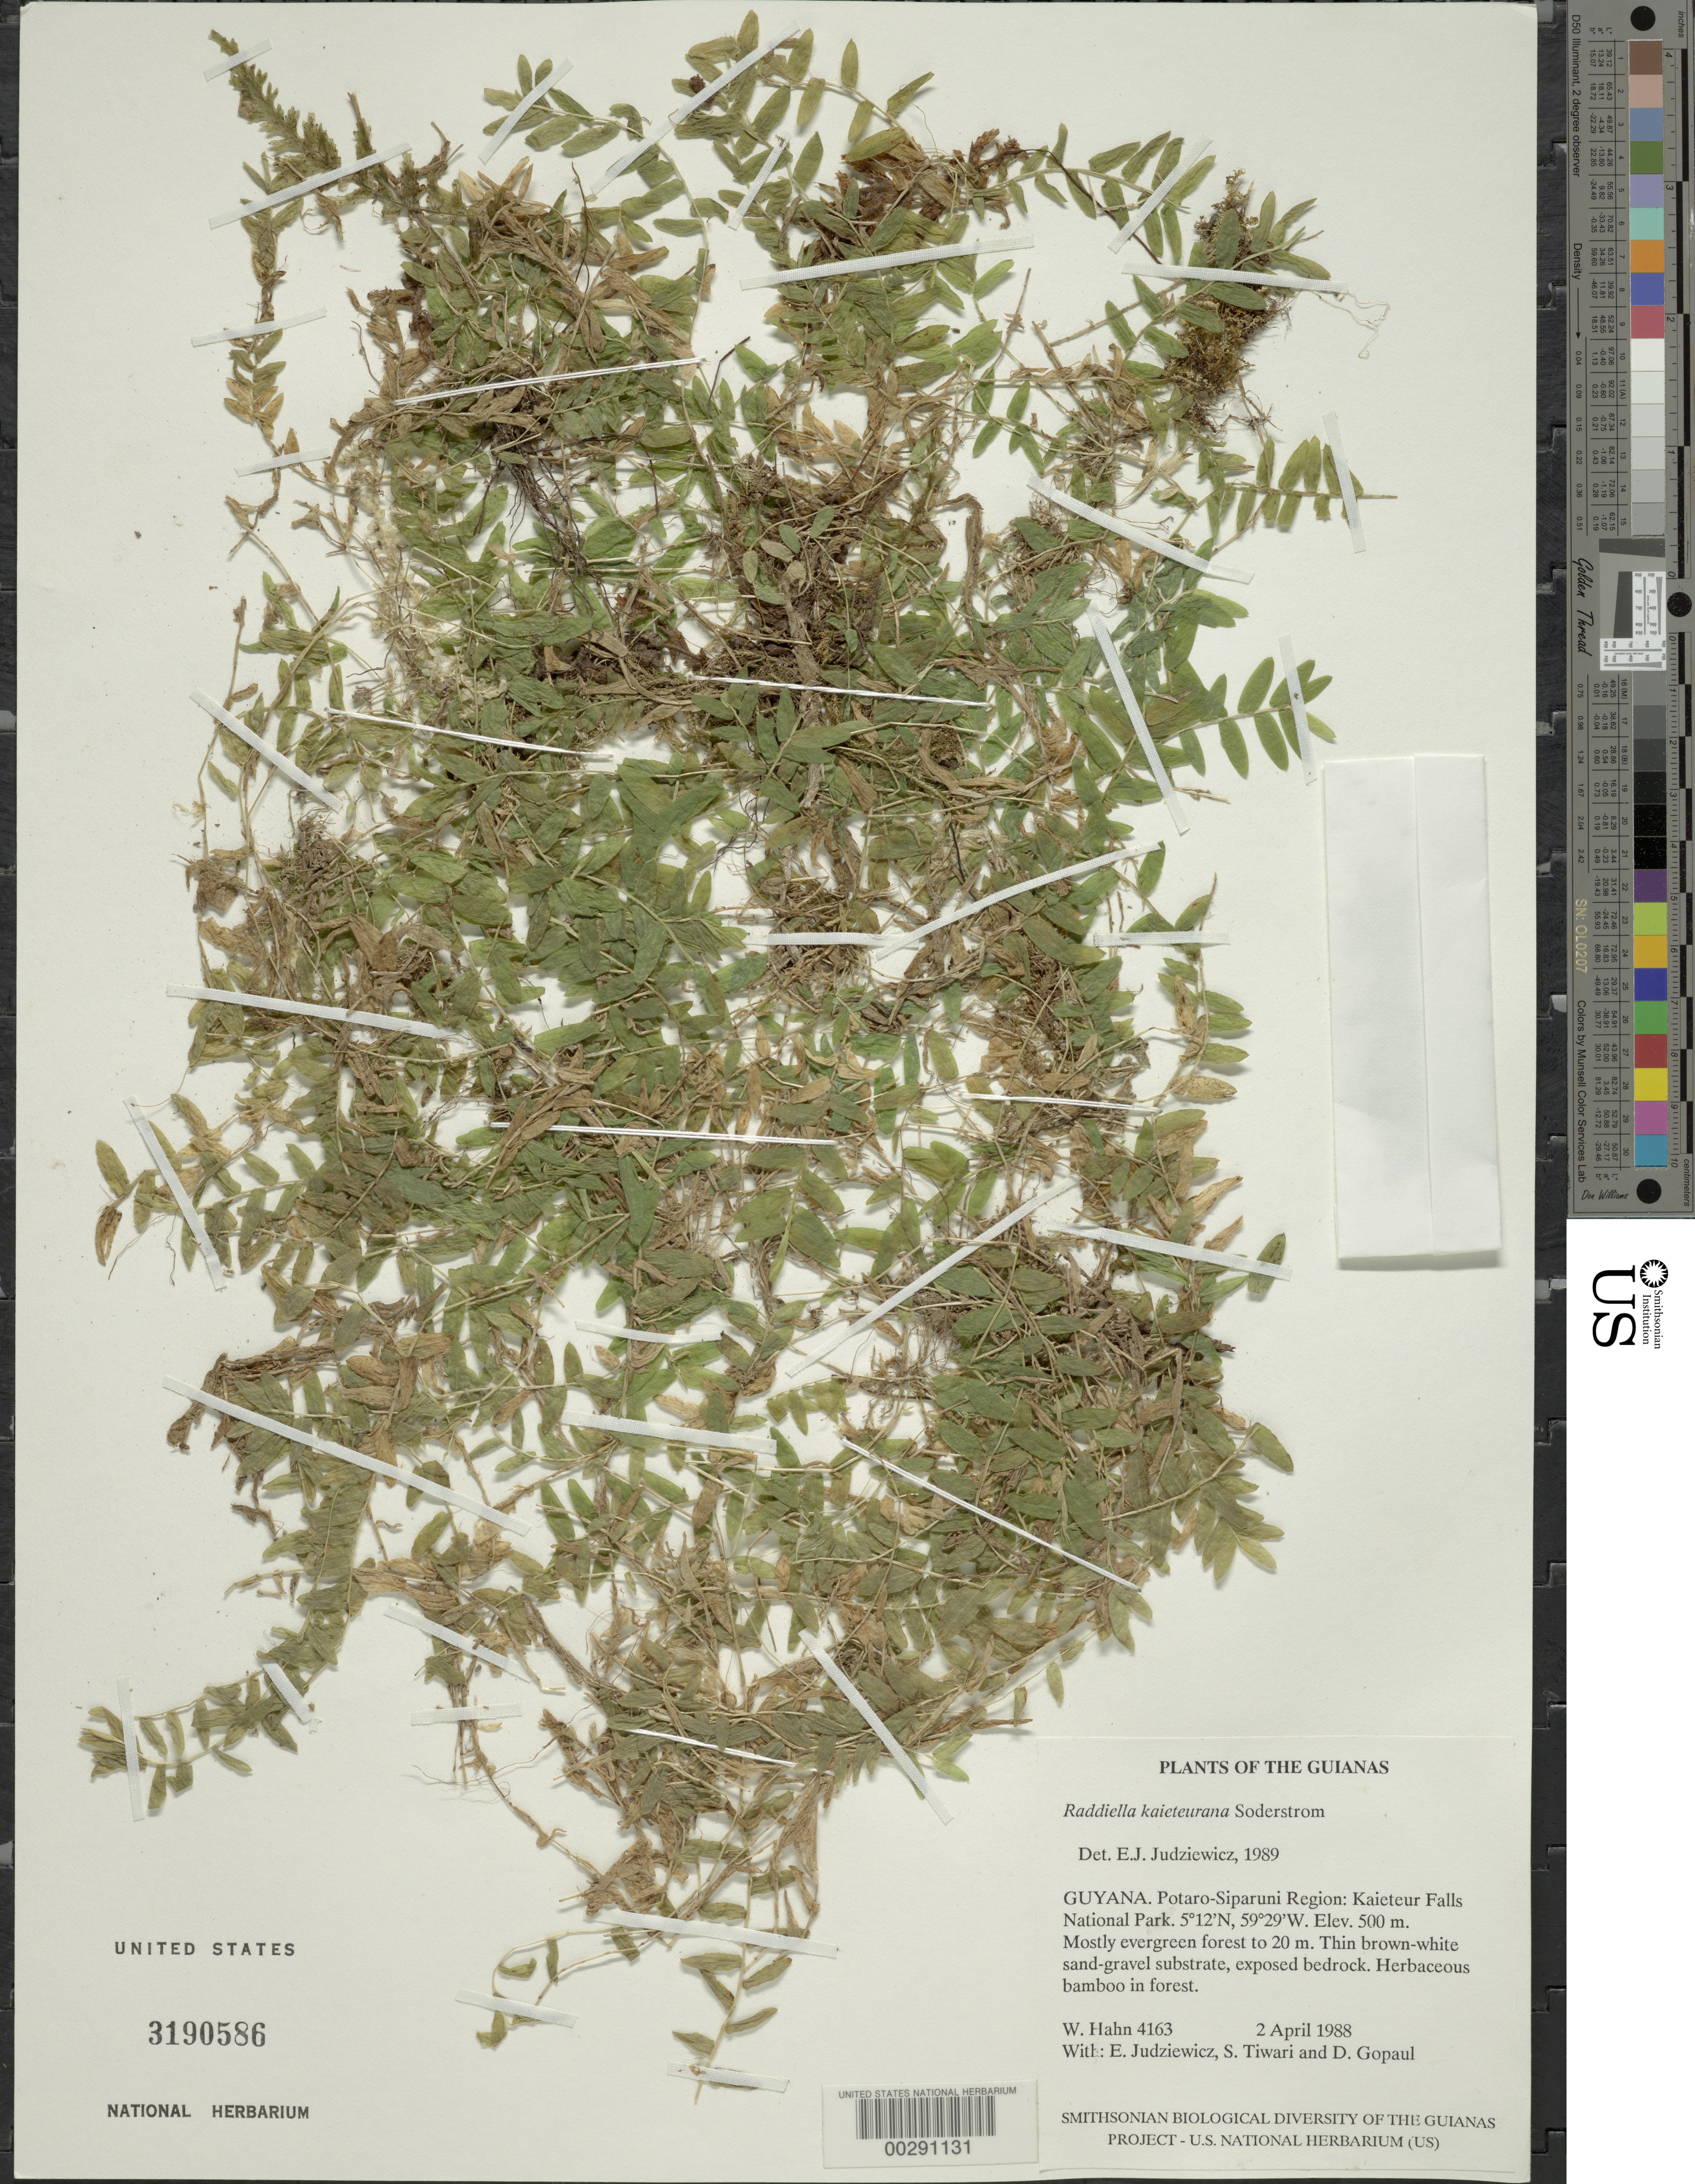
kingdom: Plantae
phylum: Tracheophyta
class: Liliopsida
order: Poales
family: Poaceae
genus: Raddiella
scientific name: Raddiella kaieteurana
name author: Soderstr.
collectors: W. J. Hahn, E. J. Judziewicz, S. Tiwari & D. Gopaul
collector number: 4163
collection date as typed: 02 Apr 1988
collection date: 1988-04-02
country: Guyana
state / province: Potaro-Siparuni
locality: Kaieteur falls national park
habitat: Forest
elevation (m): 500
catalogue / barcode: US 3190586